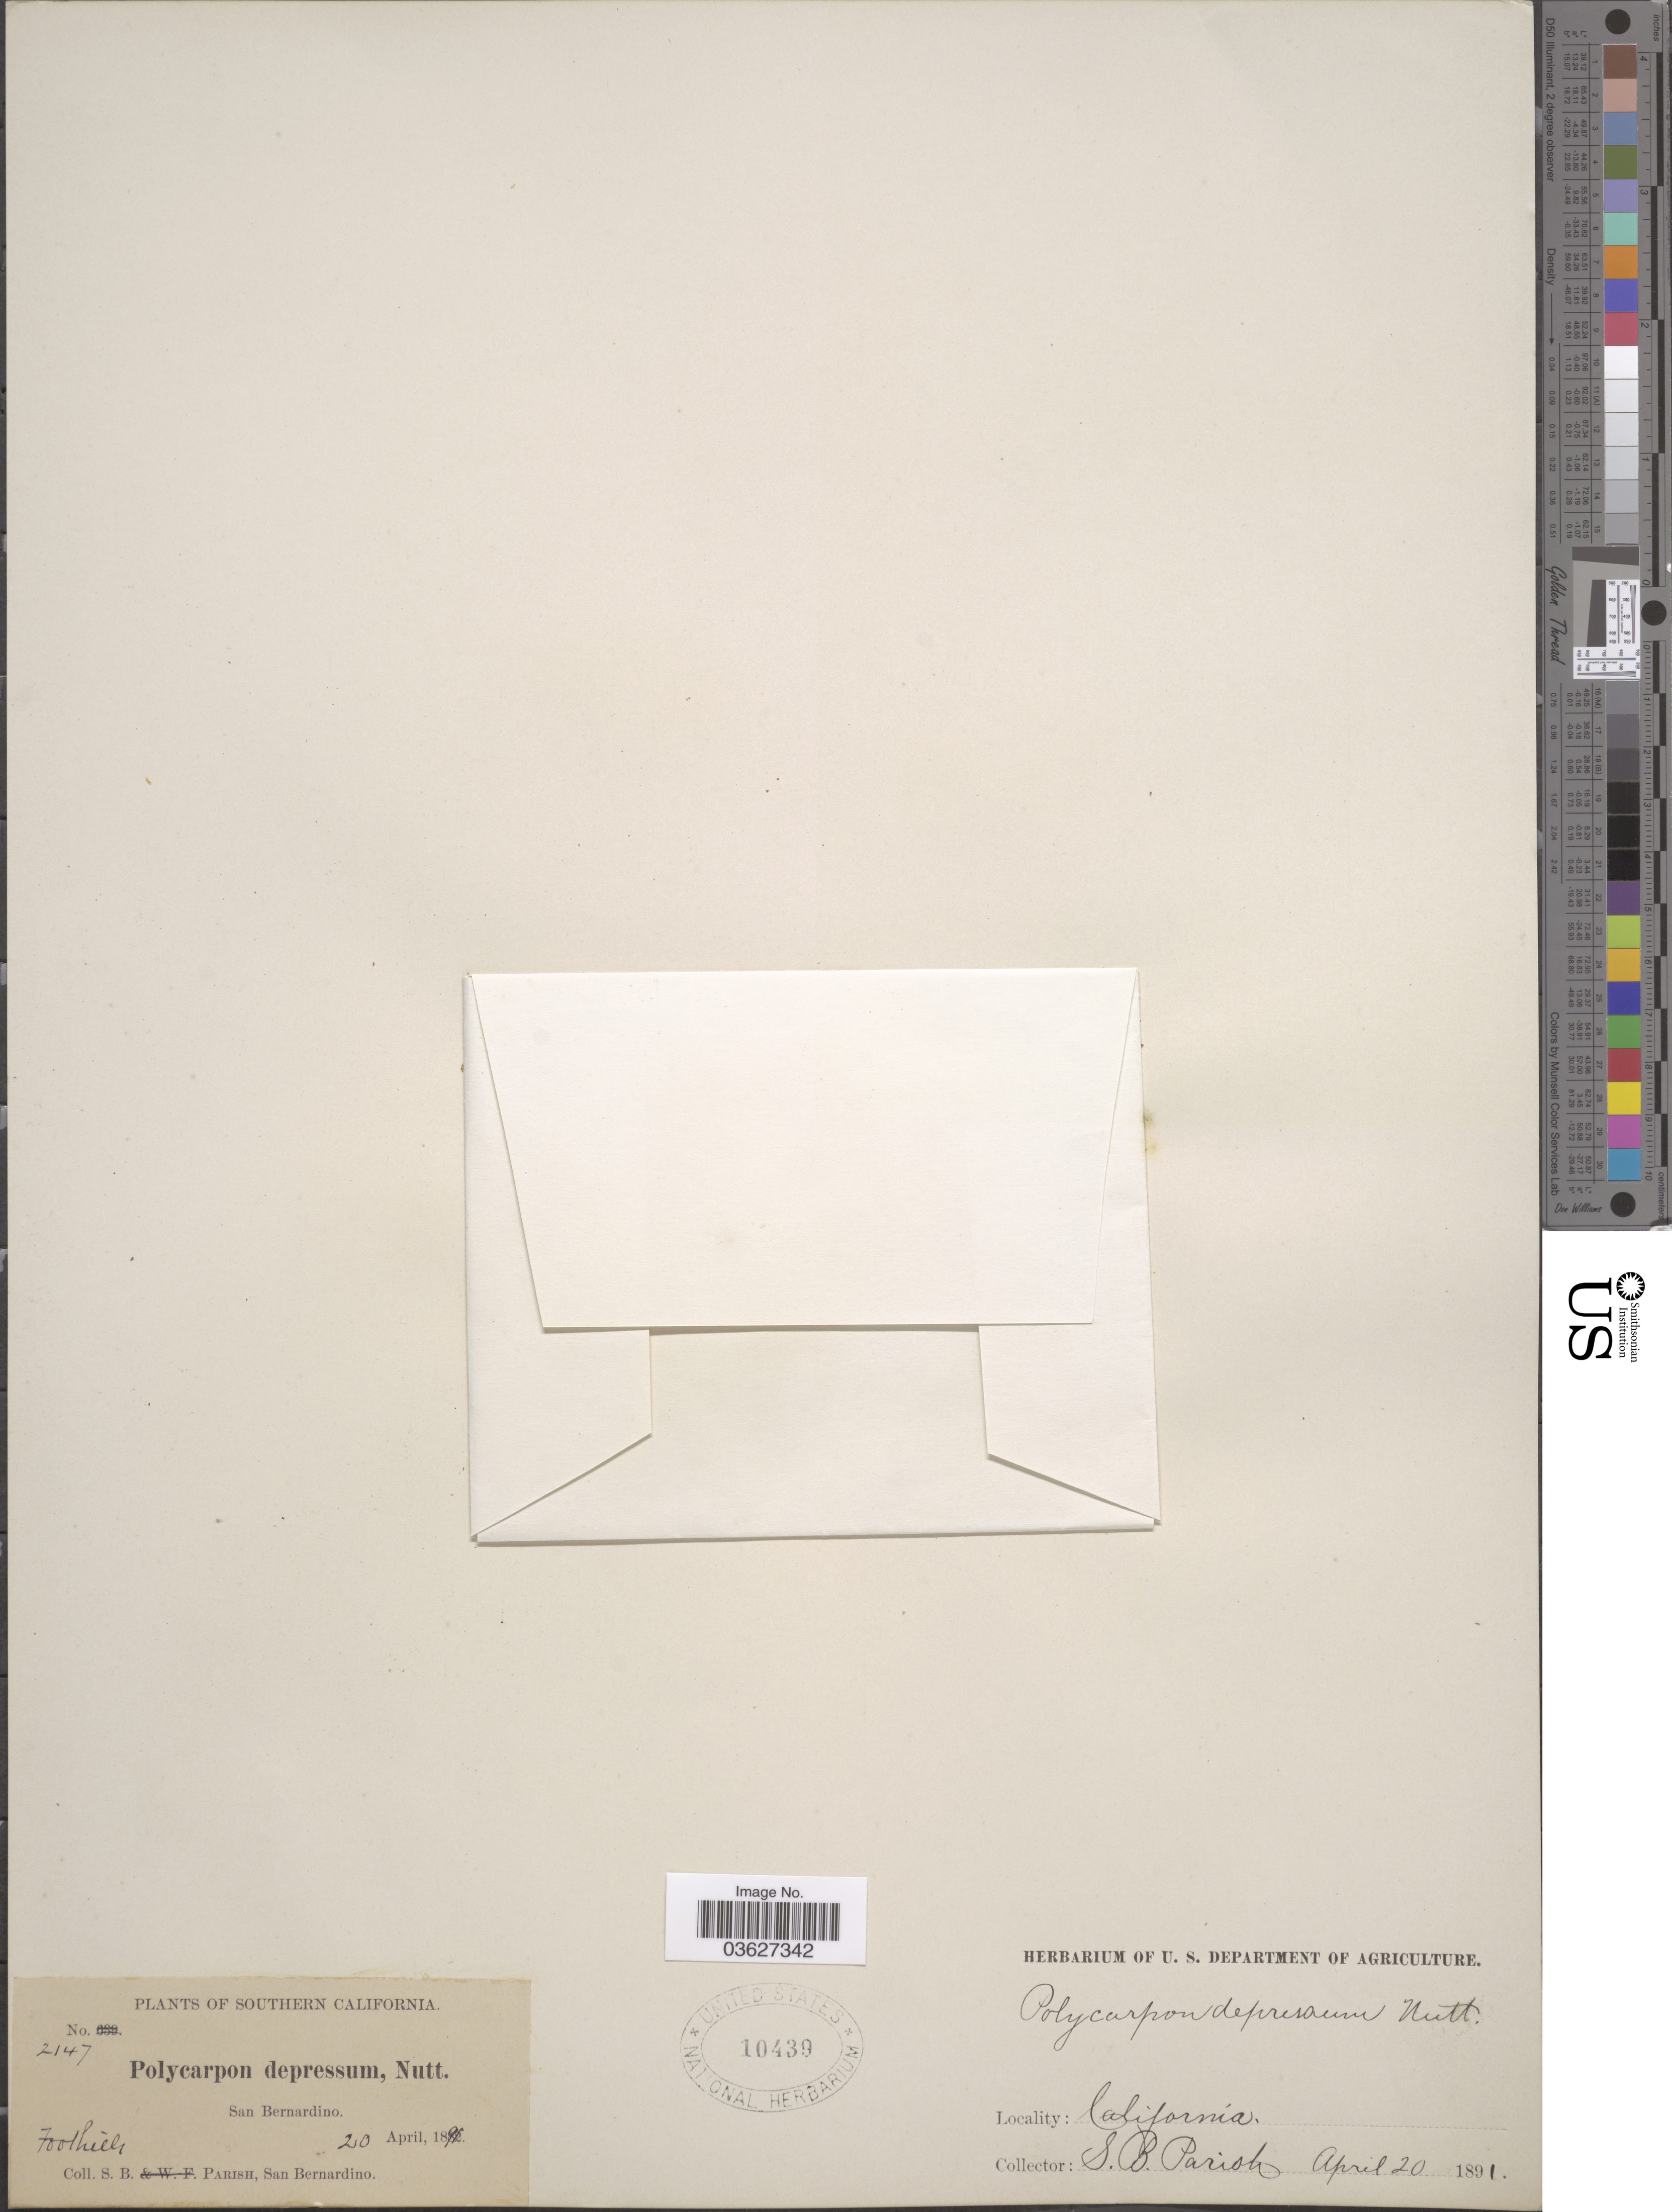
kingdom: Plantae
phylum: Tracheophyta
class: Magnoliopsida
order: Caryophyllales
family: Caryophyllaceae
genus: Polycarpon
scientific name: Polycarpon depressum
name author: Nutt.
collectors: S. B. Parish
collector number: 2147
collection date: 1891-04-20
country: United States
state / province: California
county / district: San Bernardino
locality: Southern California. San Bernardino.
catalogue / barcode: US 10439